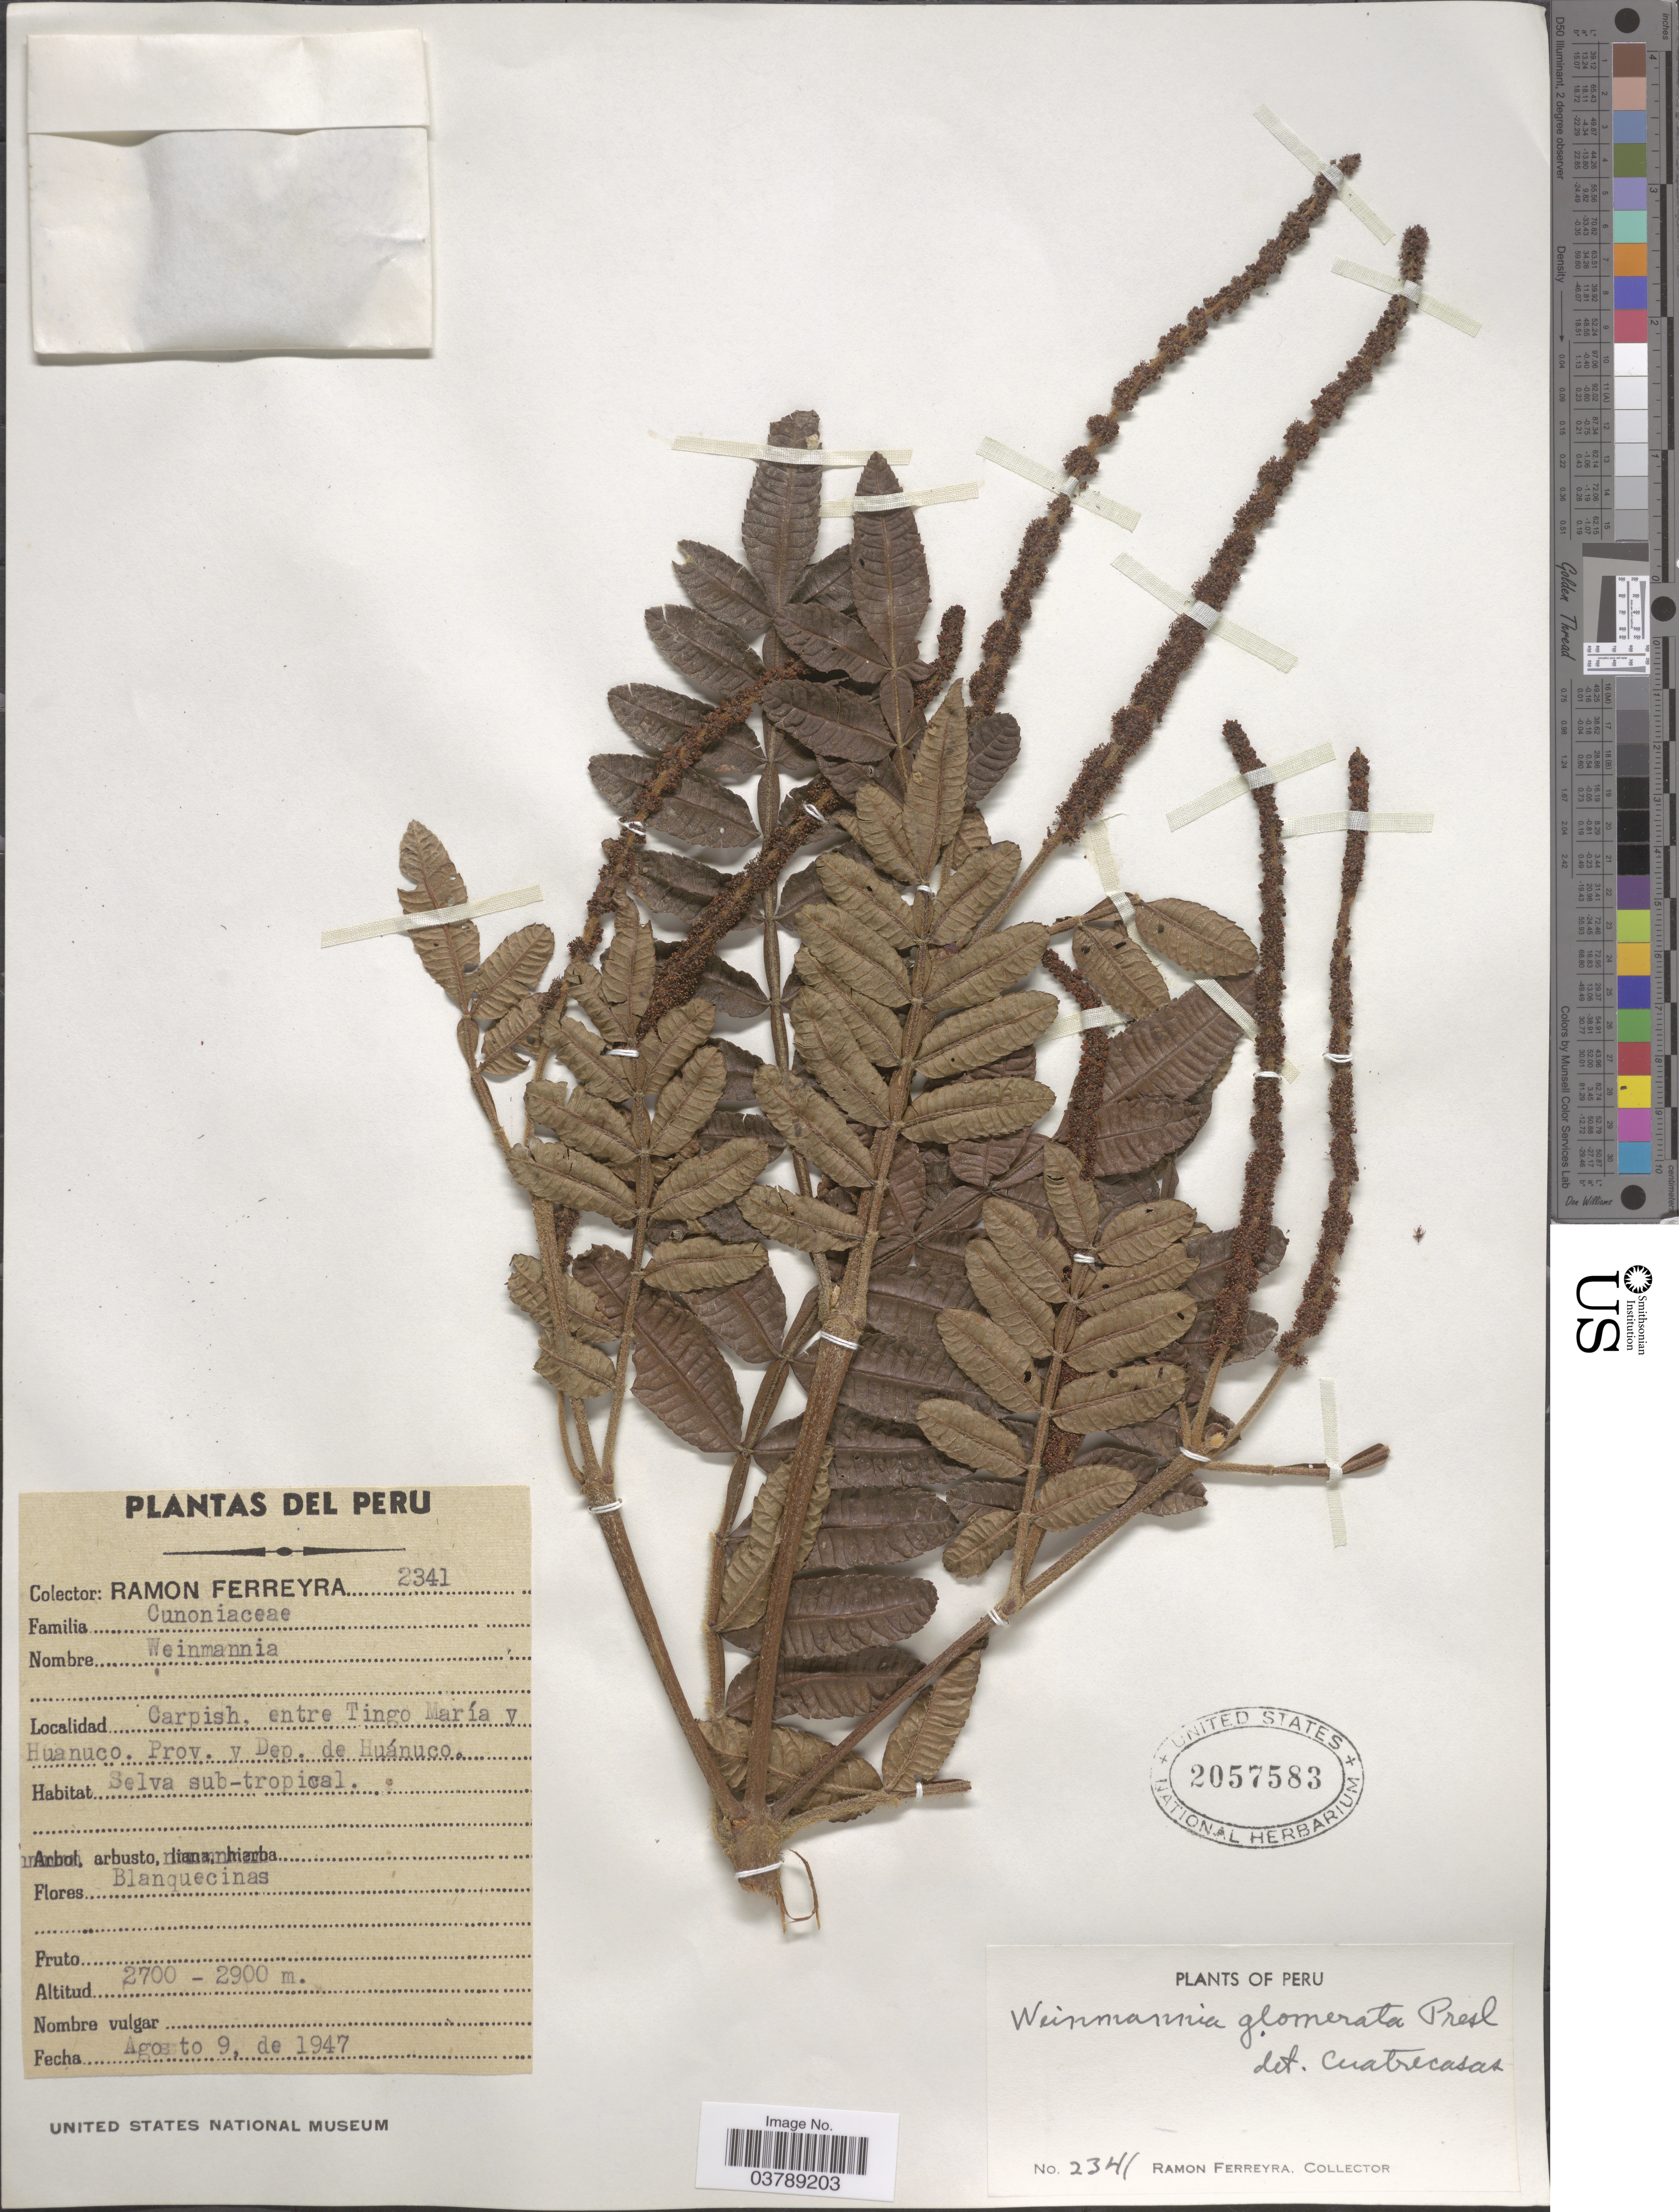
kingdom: Plantae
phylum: Tracheophyta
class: Magnoliopsida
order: Oxalidales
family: Cunoniaceae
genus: Weinmannia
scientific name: Weinmannia glomerata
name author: C. Presl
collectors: R. A. Ferreyra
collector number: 2341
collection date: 1947-08-09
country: Peru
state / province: Huánuco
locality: Carpish, entre Tingo María y Huanuco. Prov. y Dep. de Huánuco.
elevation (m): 2700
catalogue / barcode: US 2057583